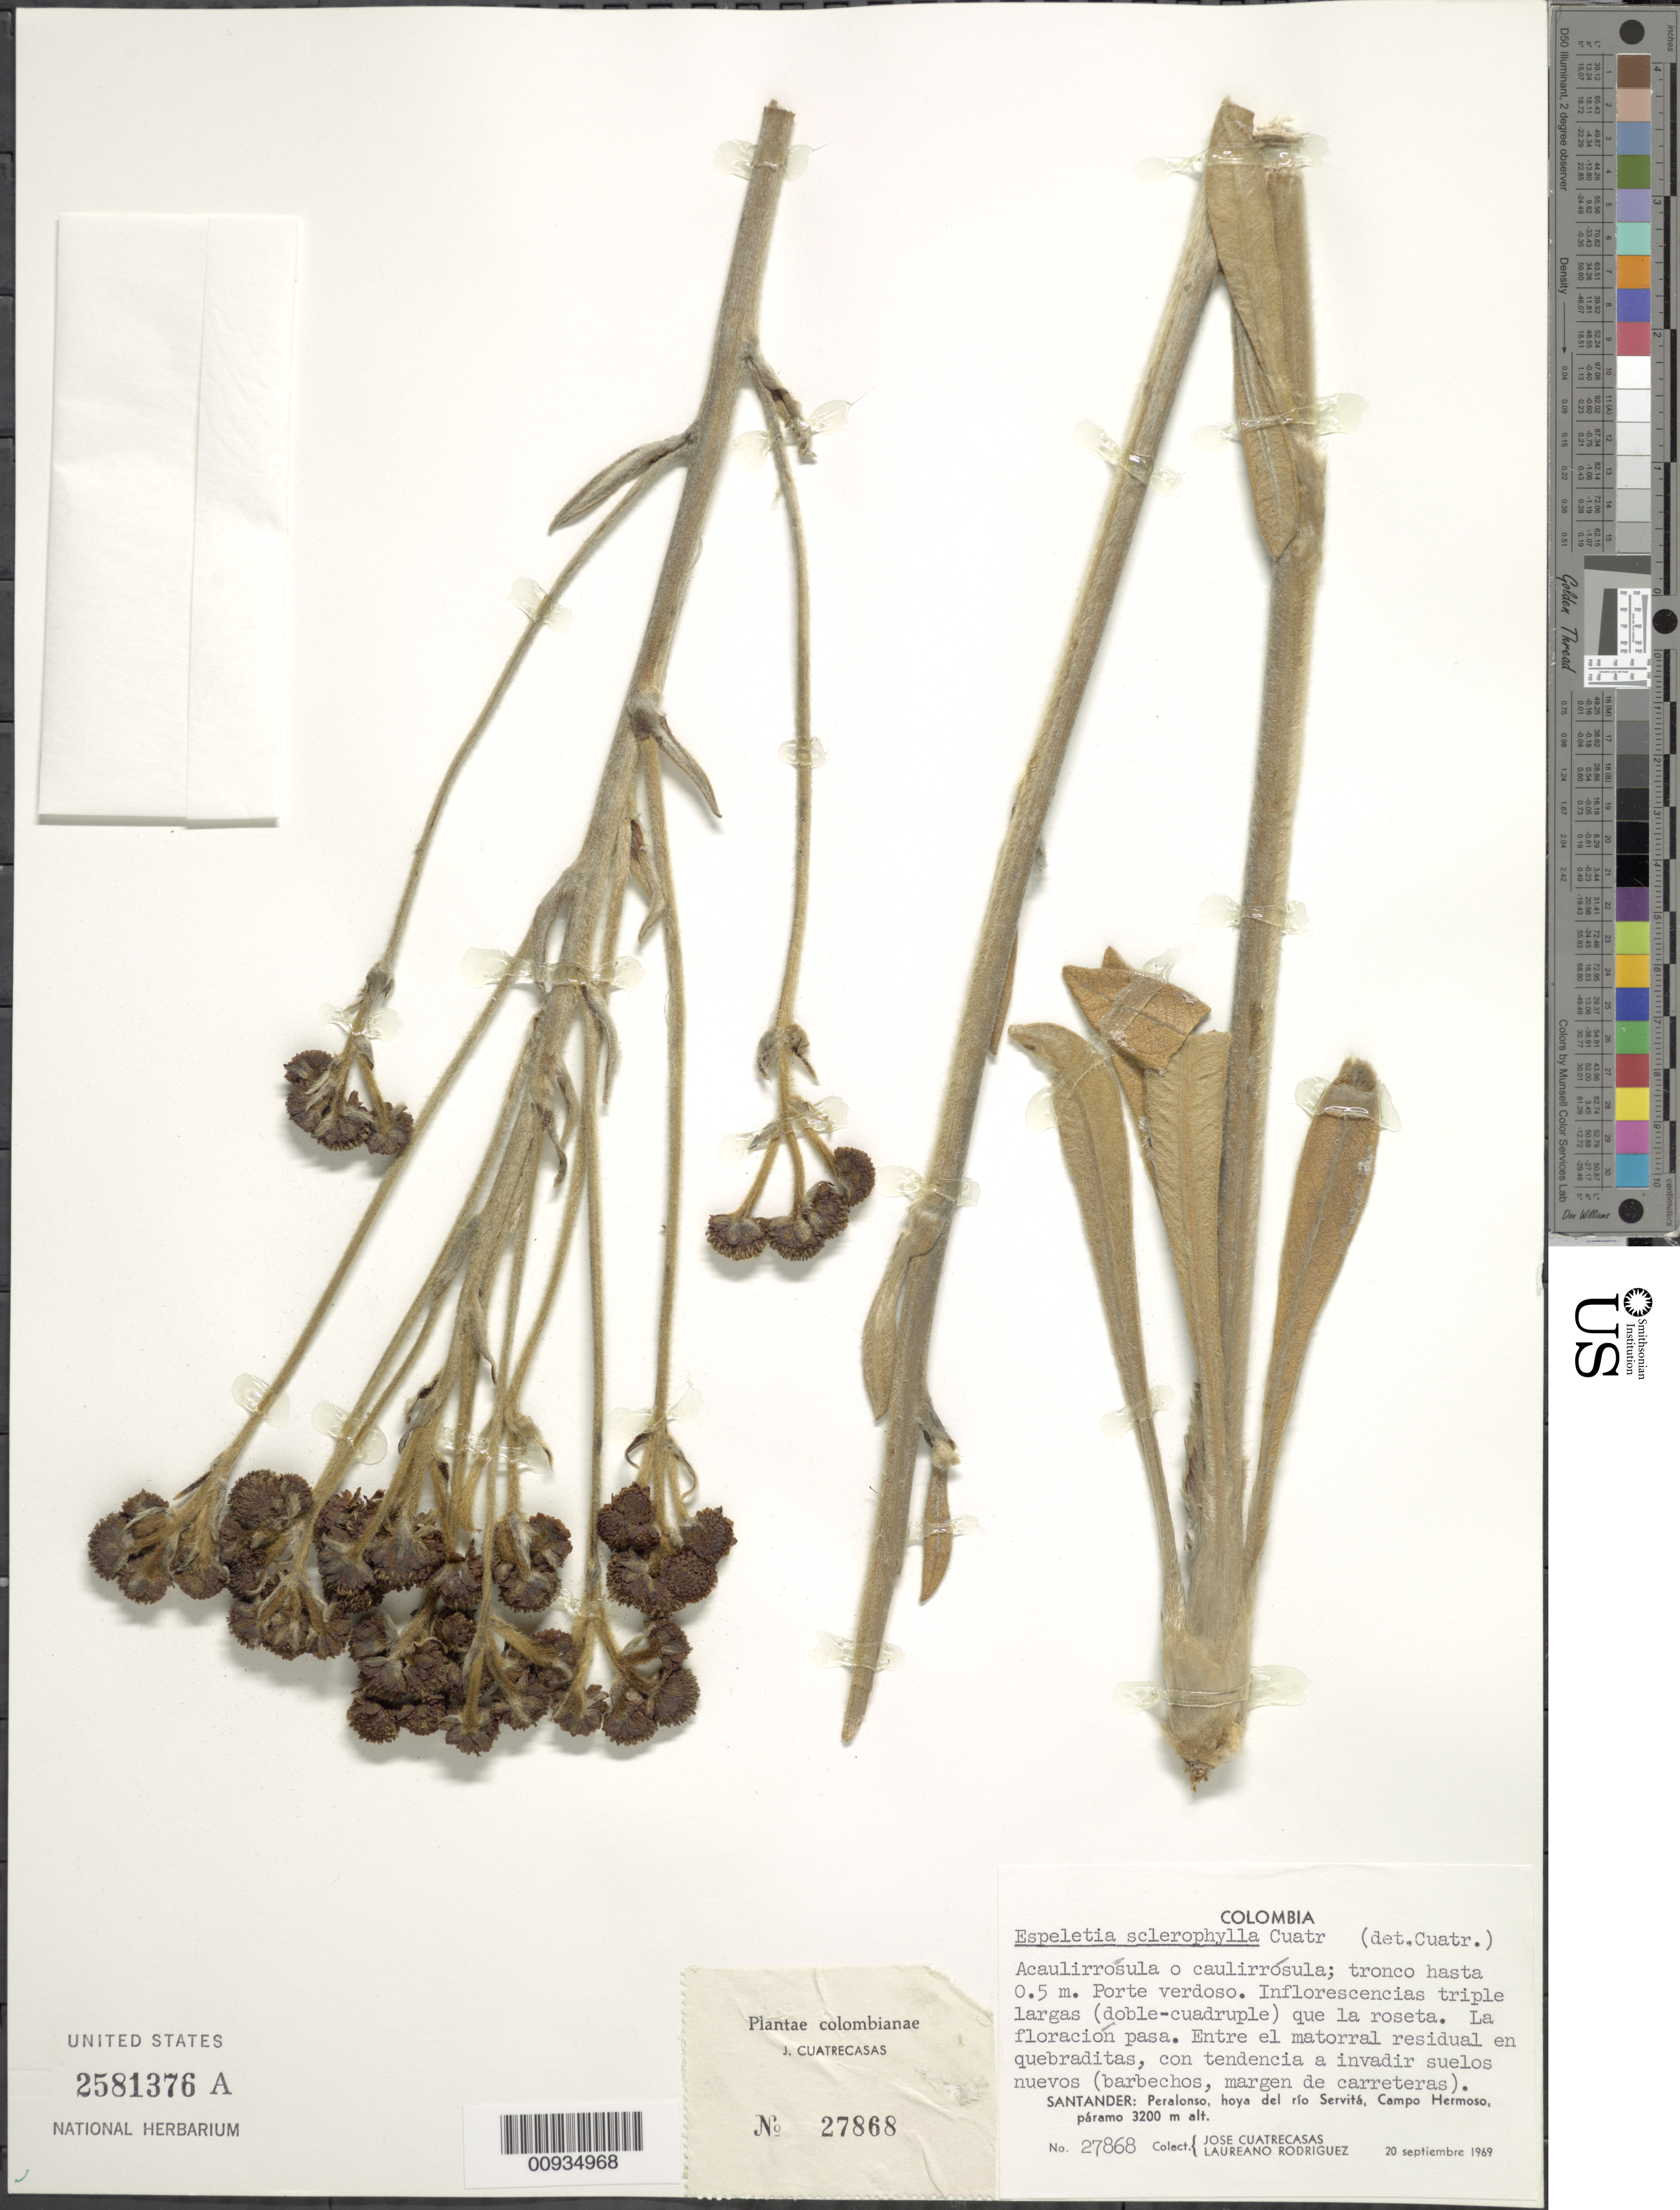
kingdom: Plantae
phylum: Tracheophyta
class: Magnoliopsida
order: Asterales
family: Asteraceae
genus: Espeletiopsis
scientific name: Espeletiopsis sclerophylla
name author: (Cuatrec.) Cuatrec.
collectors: J. Cuatrecasas & L. Rodriguez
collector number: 27868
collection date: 1969-09-20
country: Colombia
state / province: Santander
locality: Peralonso, hoya del Rio Servita, Campo Hermoso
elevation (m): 3200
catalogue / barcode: US 2581376A